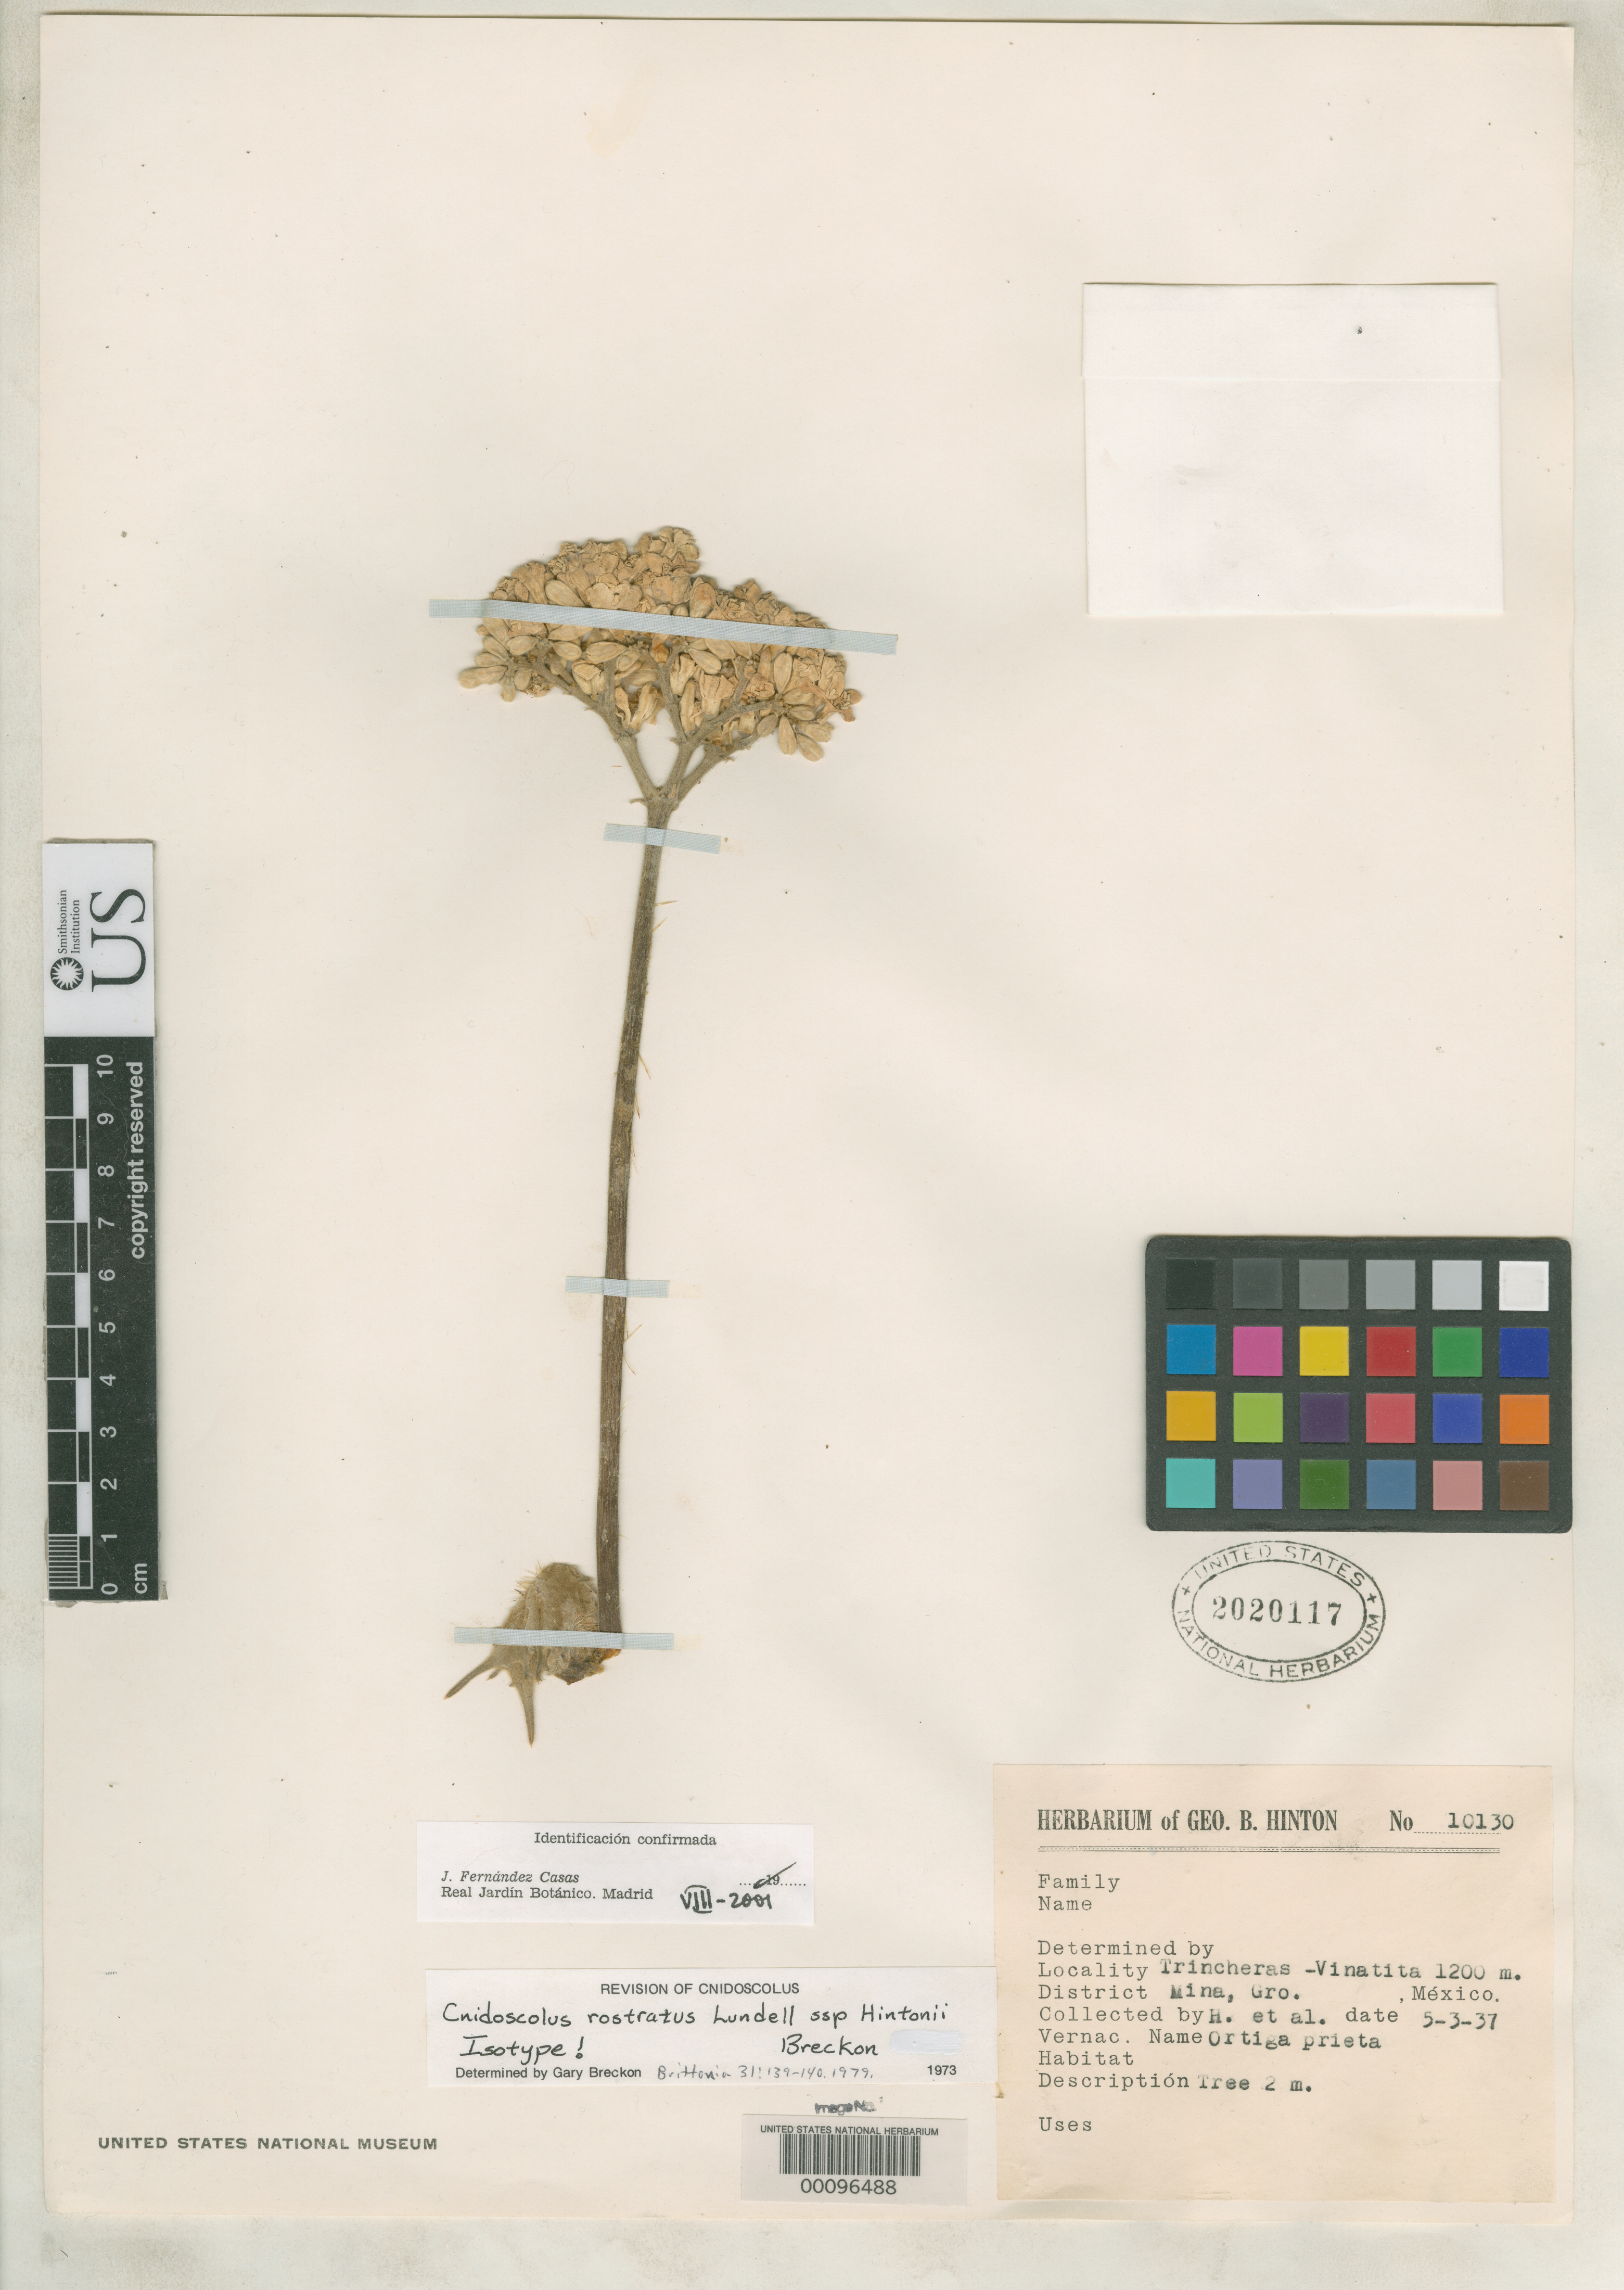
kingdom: Plantae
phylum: Tracheophyta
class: Magnoliopsida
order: Malpighiales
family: Euphorbiaceae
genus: Cnidoscolus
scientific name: Cnidoscolus rostratus subsp. hintonii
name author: Breckon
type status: Isotype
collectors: G. B. Hinton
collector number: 10130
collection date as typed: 05 Mar 1937 or 03 May 1937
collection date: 1937-03-05 or 1937-05-03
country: Mexico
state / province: Guerrero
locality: Mina, Trincheras - Vinatita.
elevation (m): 1200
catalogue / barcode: US 2020117